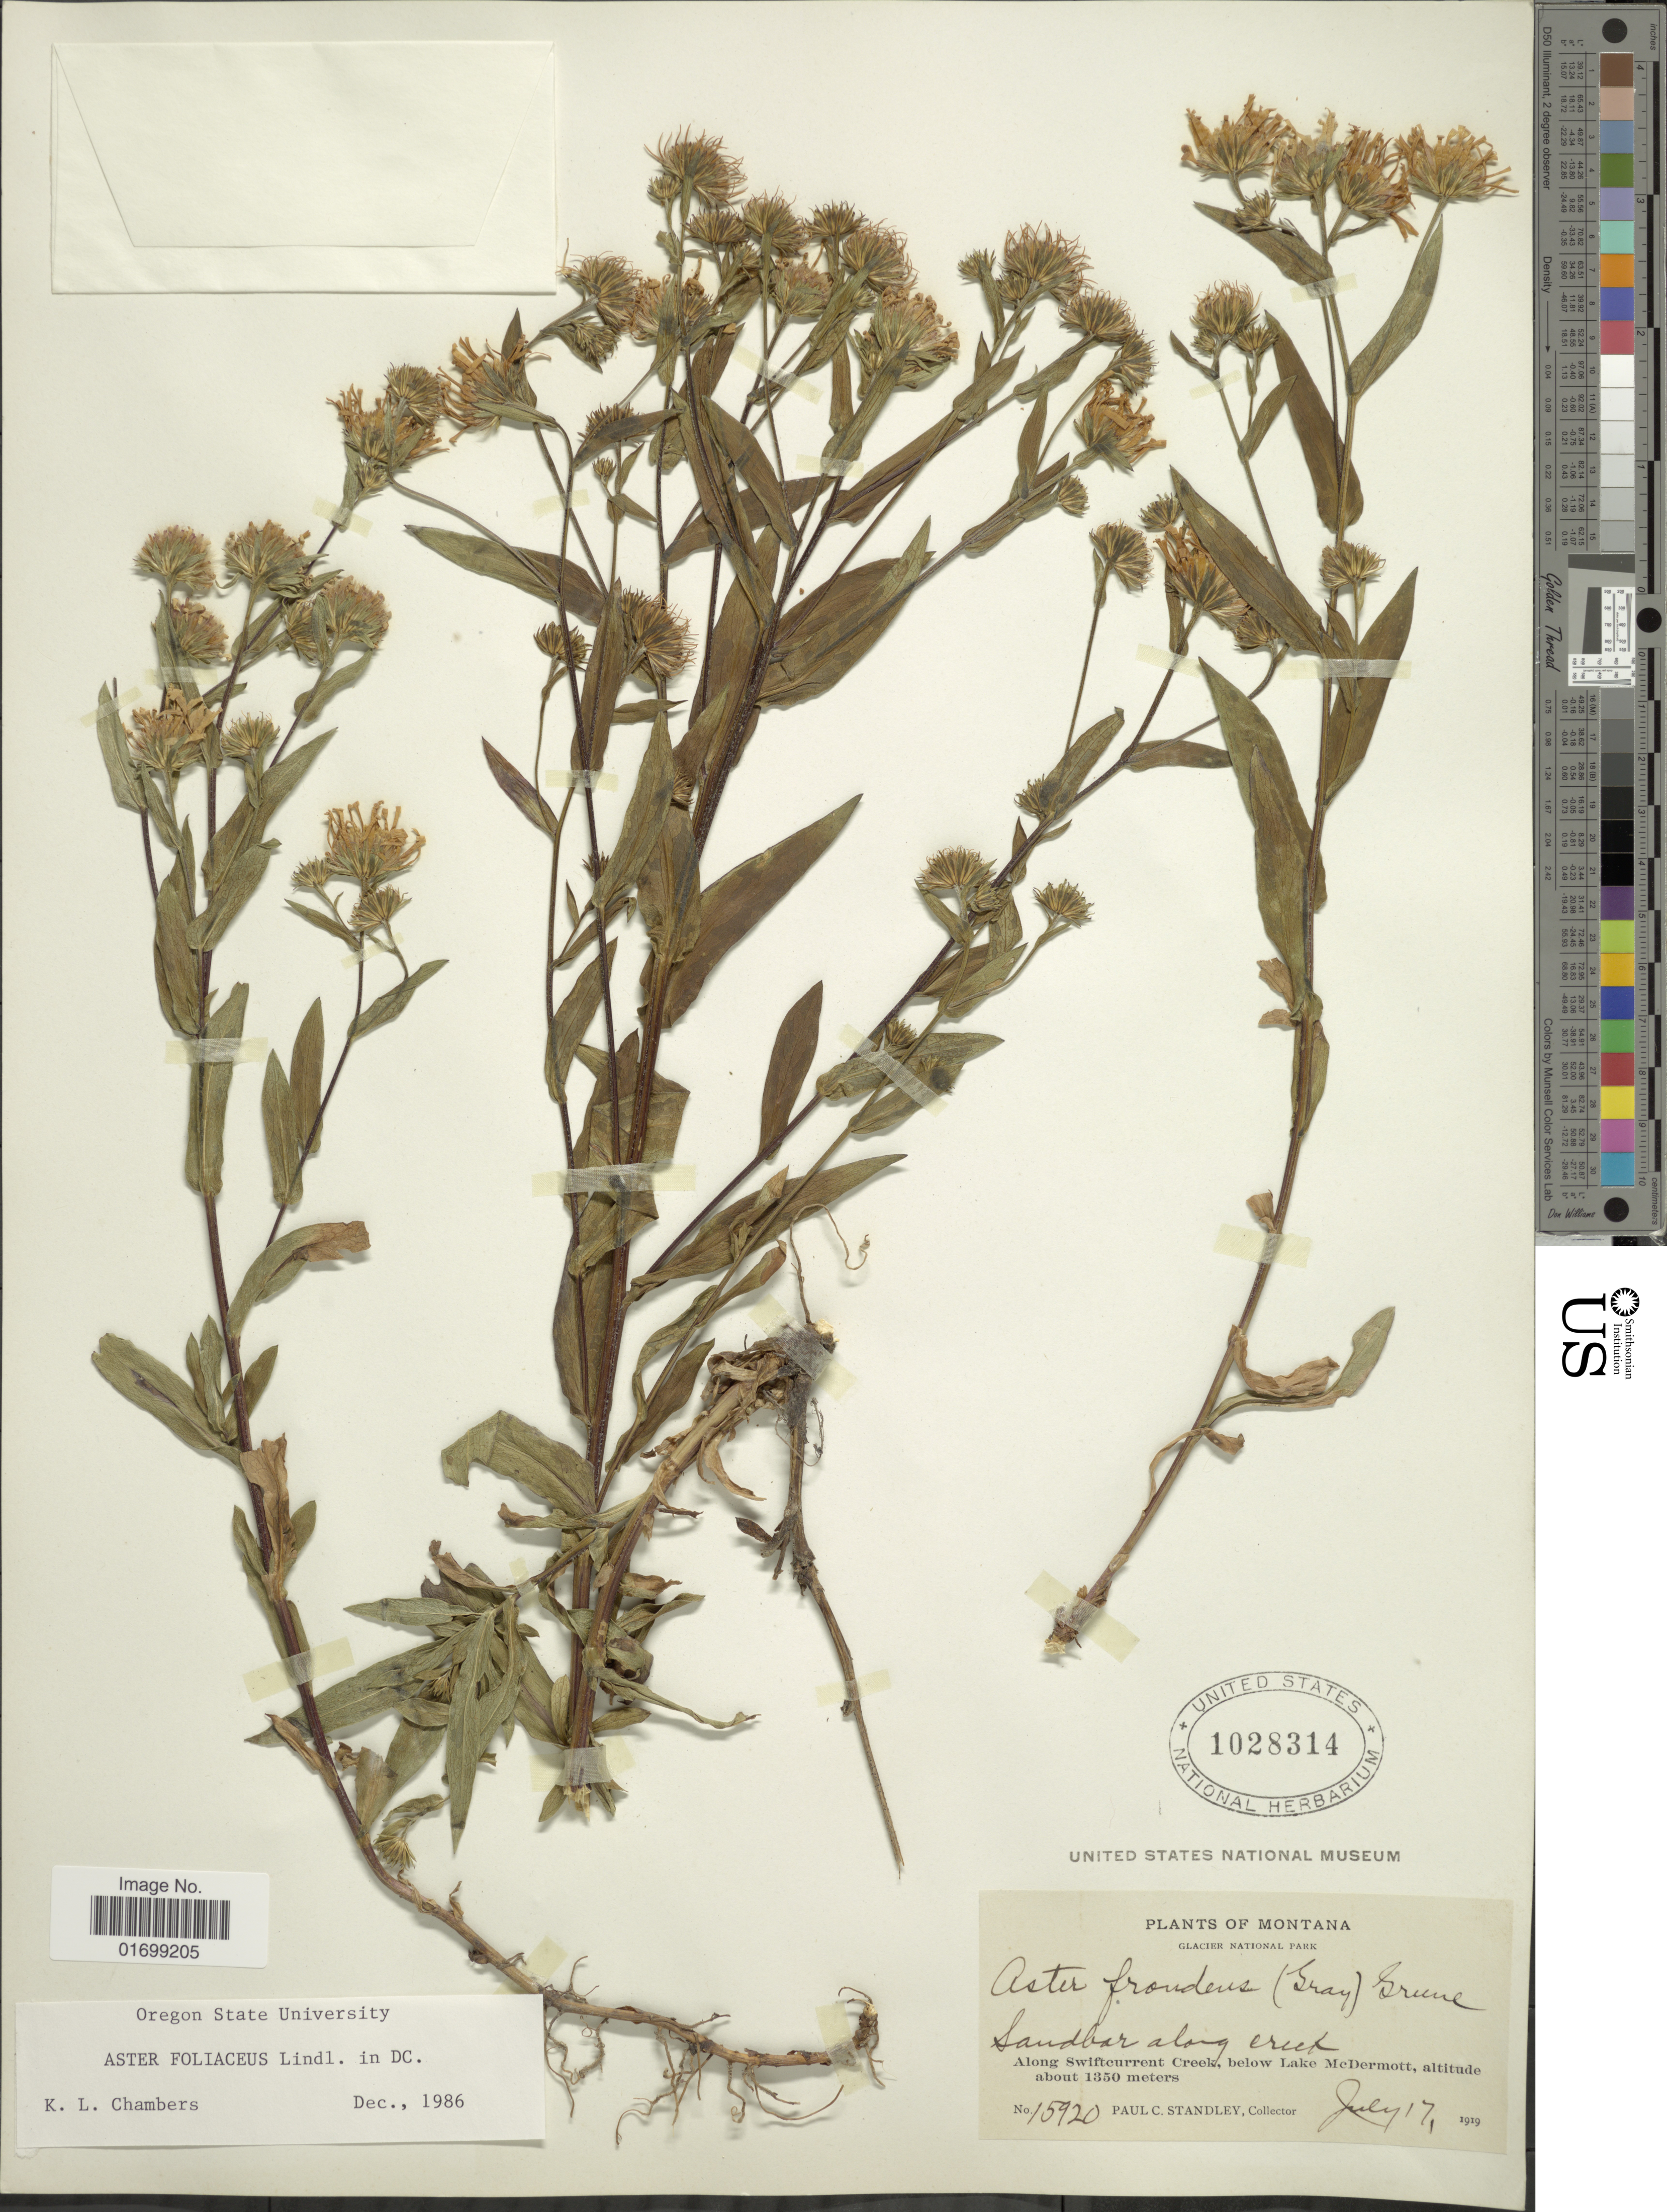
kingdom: Plantae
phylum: Tracheophyta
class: Magnoliopsida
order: Asterales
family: Asteraceae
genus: Symphyotrichum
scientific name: Symphyotrichum foliaceum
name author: (Lindl. ex DC.) G.L. Nesom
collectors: P. C. Standley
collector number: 15920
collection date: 1919-07-17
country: United States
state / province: Montana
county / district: Glacier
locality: Glacier National Park, sandbar along creek, along Swiftcurrent Creeks, below Lake McDermott.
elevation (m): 1350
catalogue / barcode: US 1028314